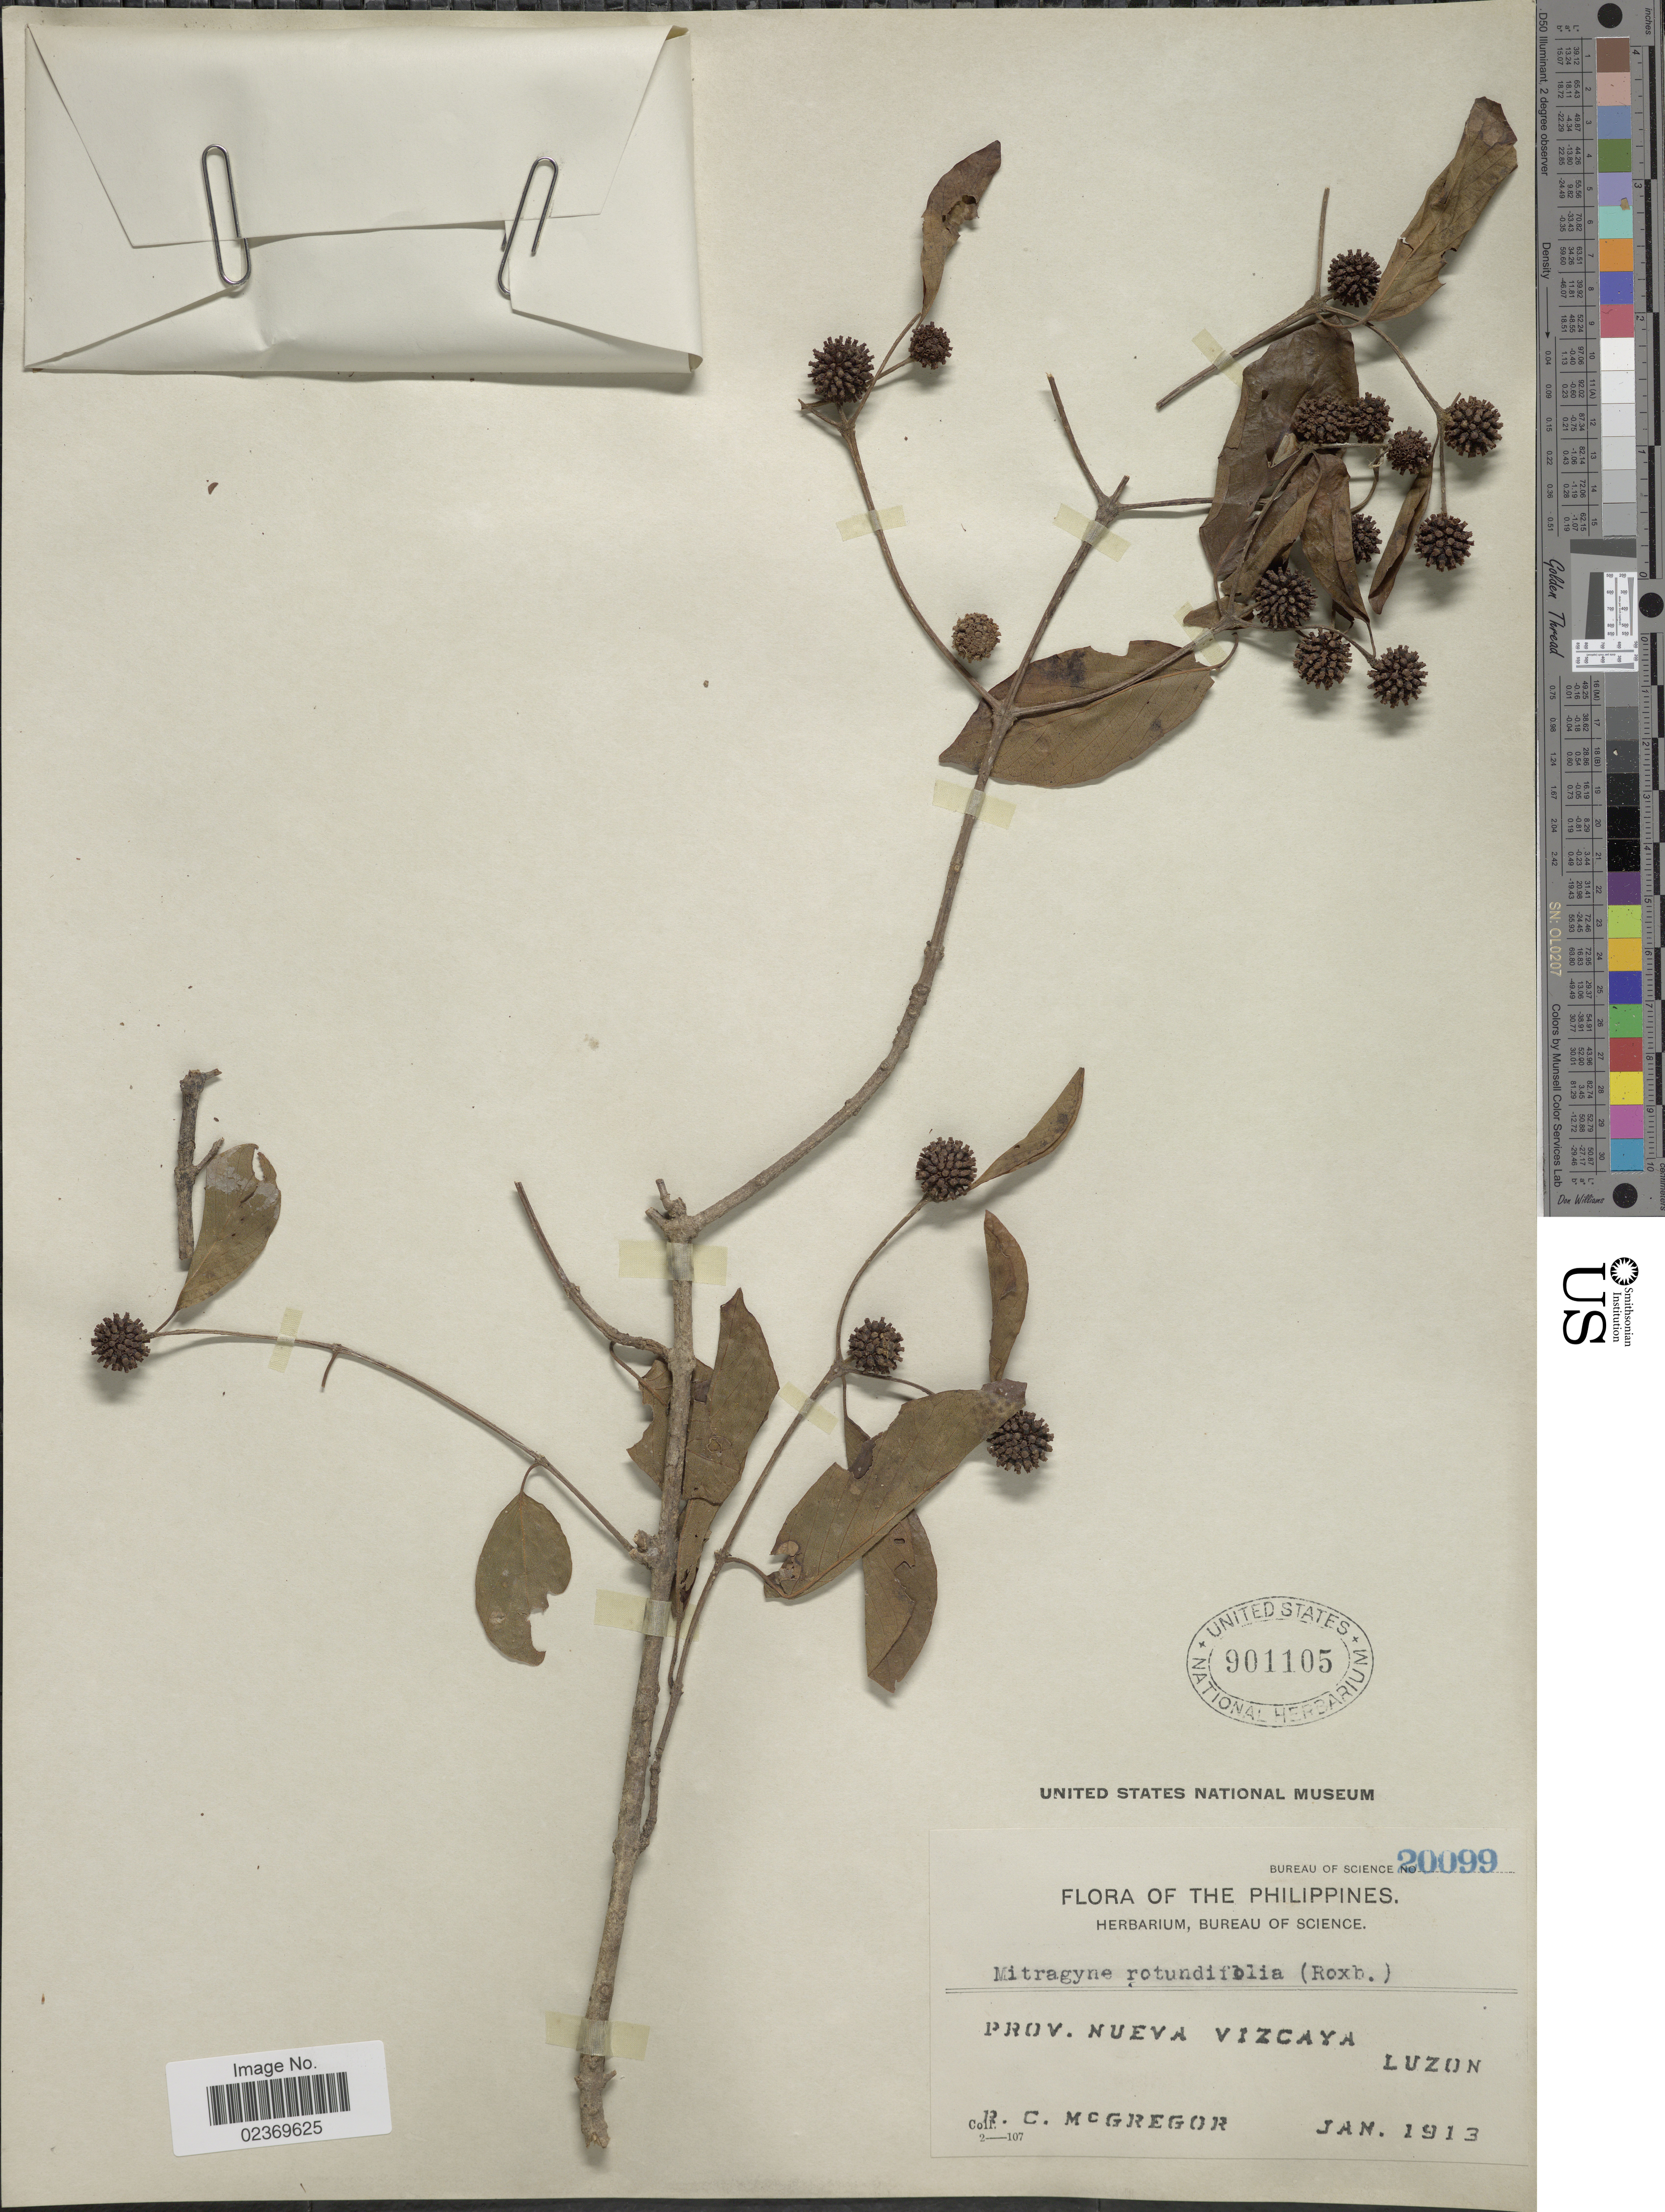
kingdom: Plantae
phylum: Tracheophyta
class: Magnoliopsida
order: Gentianales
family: Rubiaceae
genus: Mitragyna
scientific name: Mitragyna rotundifolia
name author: (Roxb.) Kuntze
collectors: R. C. McGregor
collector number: Bureau Of Science 20099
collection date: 1913-01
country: Philippines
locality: Prov. Nueva Vizcaya, Luzon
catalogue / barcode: US 901105